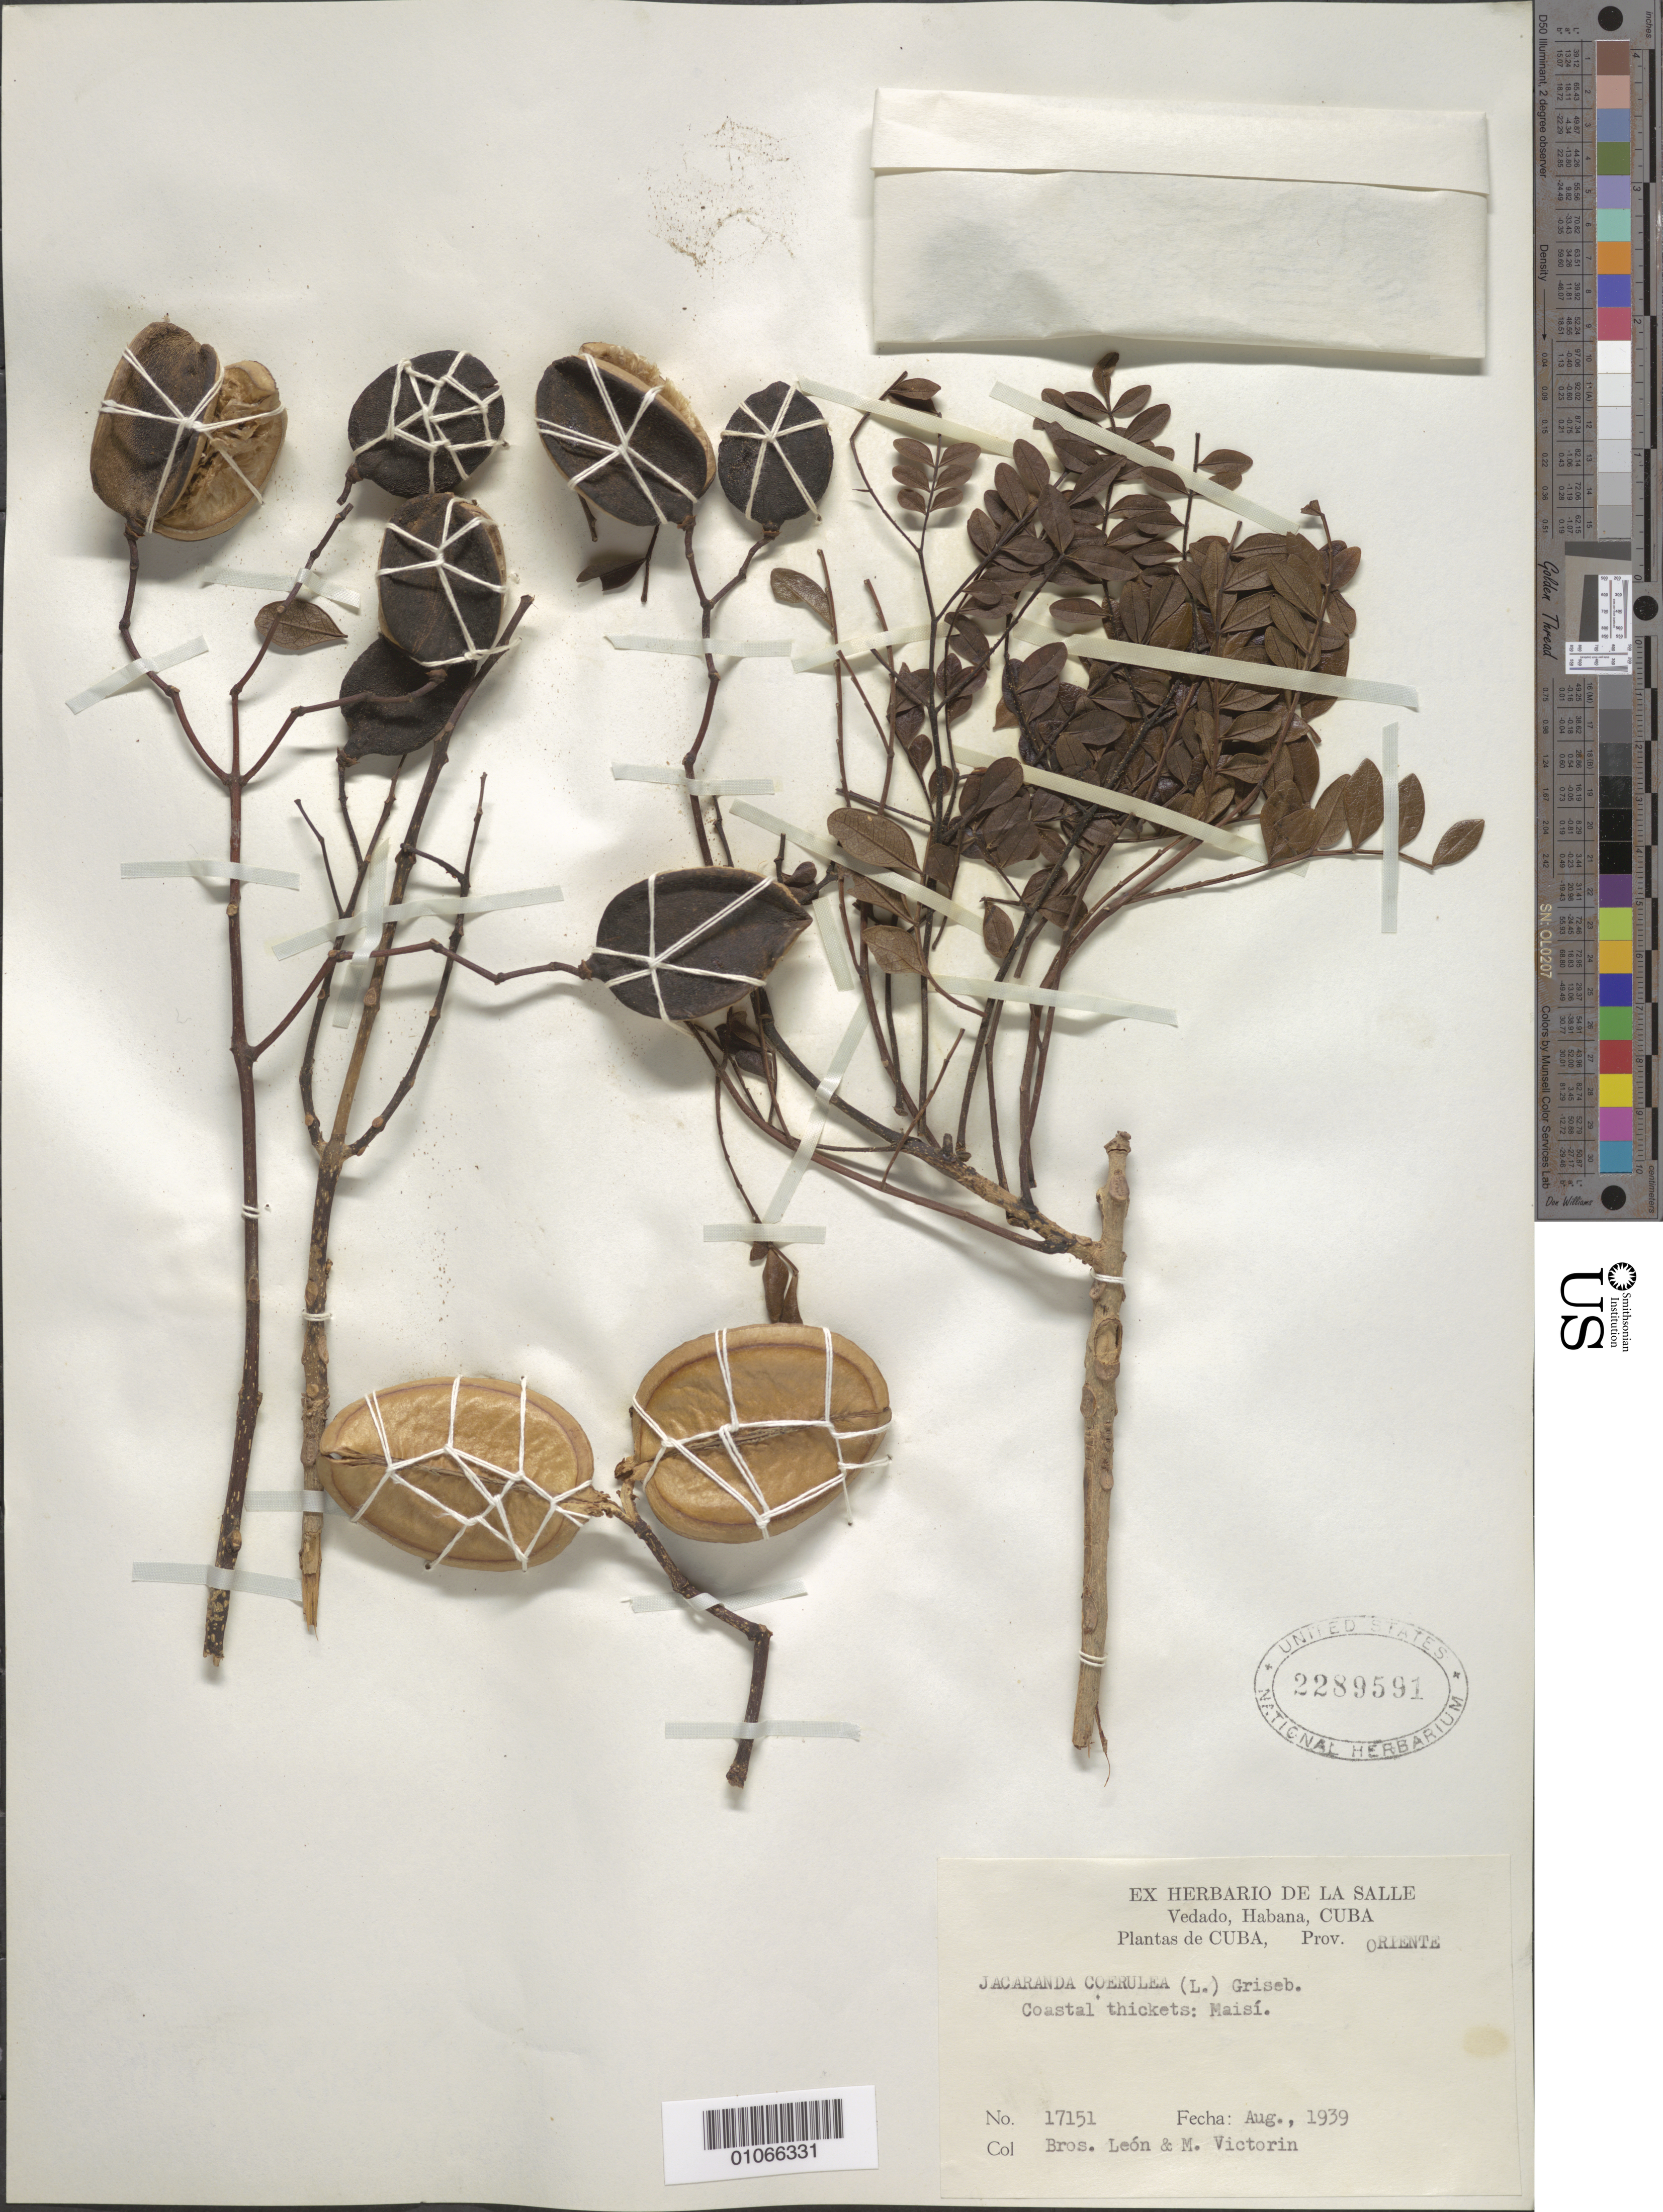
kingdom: Plantae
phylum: Tracheophyta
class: Magnoliopsida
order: Lamiales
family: Bignoniaceae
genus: Jacaranda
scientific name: Jacaranda caerulea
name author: (L.) J. St.-Hil.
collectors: Bro. León & F. Victorin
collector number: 17151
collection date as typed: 01 Aug 1939 to 31 Aug 1939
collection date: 1939-08-01/1939-08-31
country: Cuba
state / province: Oriente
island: Cuba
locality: Coastal thickets: maisi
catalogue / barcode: US 2289591